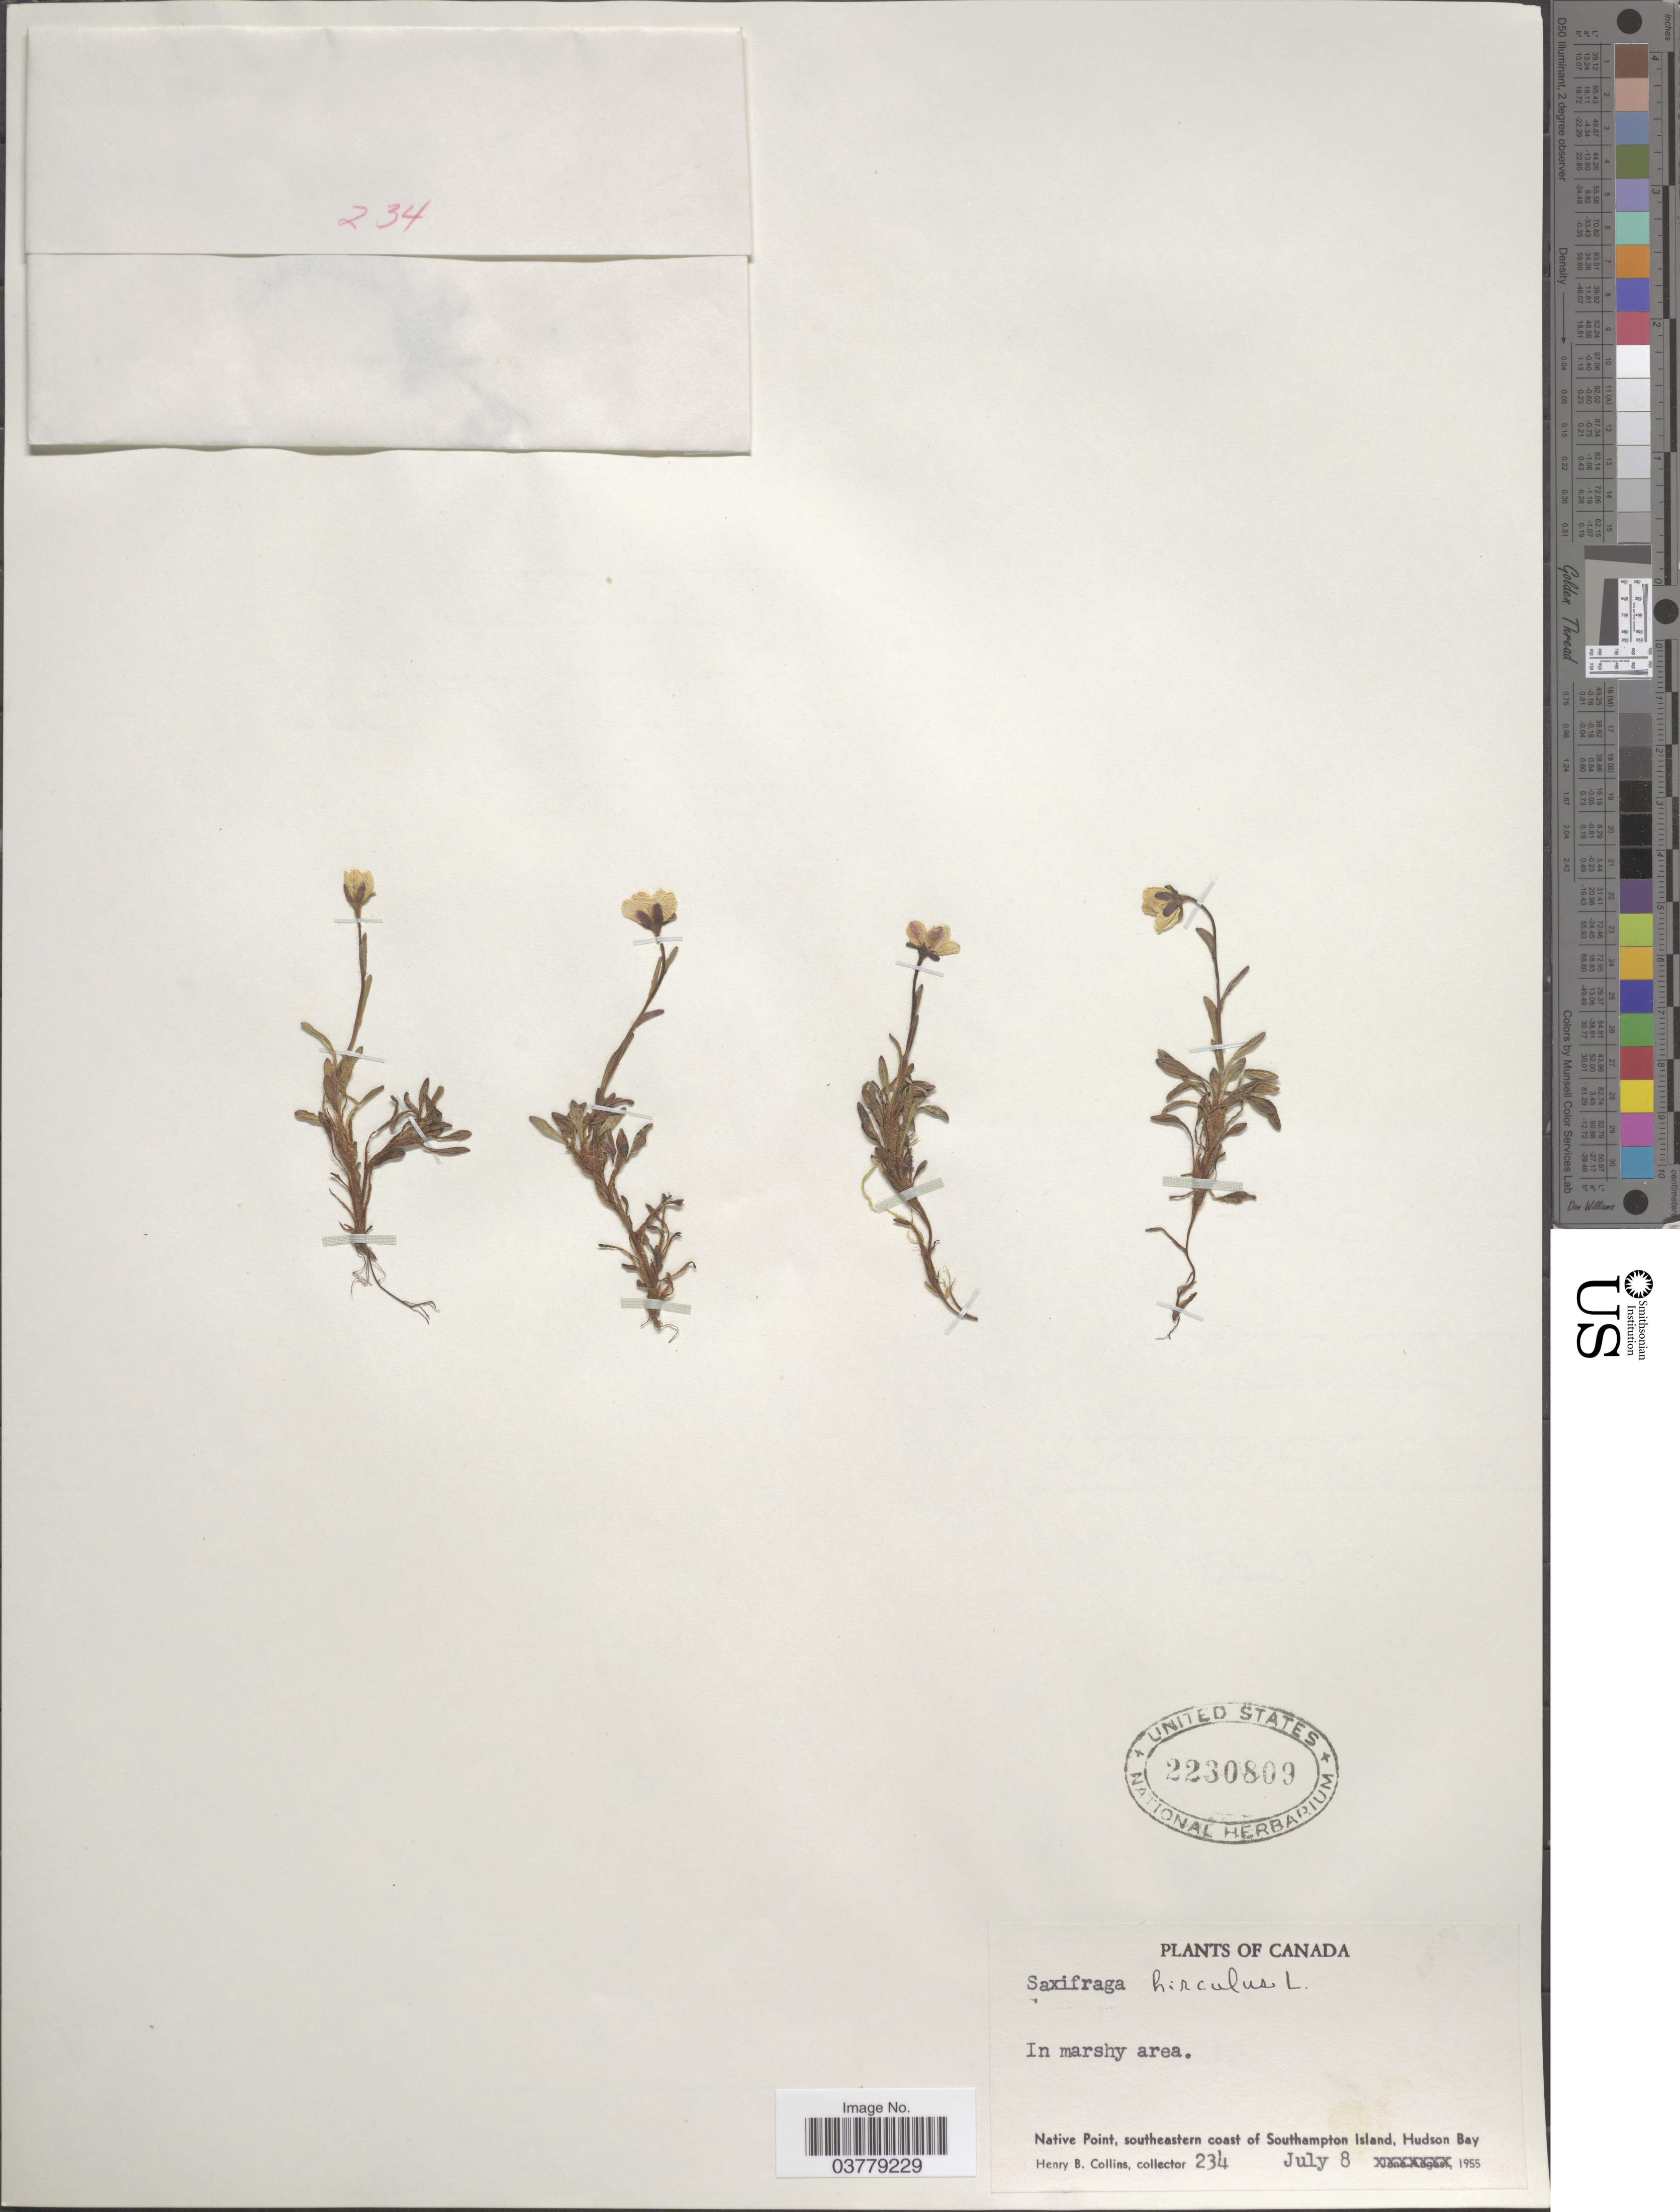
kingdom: Plantae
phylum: Tracheophyta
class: Magnoliopsida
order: Saxifragales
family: Saxifragaceae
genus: Saxifraga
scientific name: Saxifraga hirculus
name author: L.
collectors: H. Collins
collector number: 234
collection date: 1955-07-08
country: Canada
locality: Native Point, southeastern coast of Southampton Island, Hudson Bay.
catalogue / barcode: US 2230809